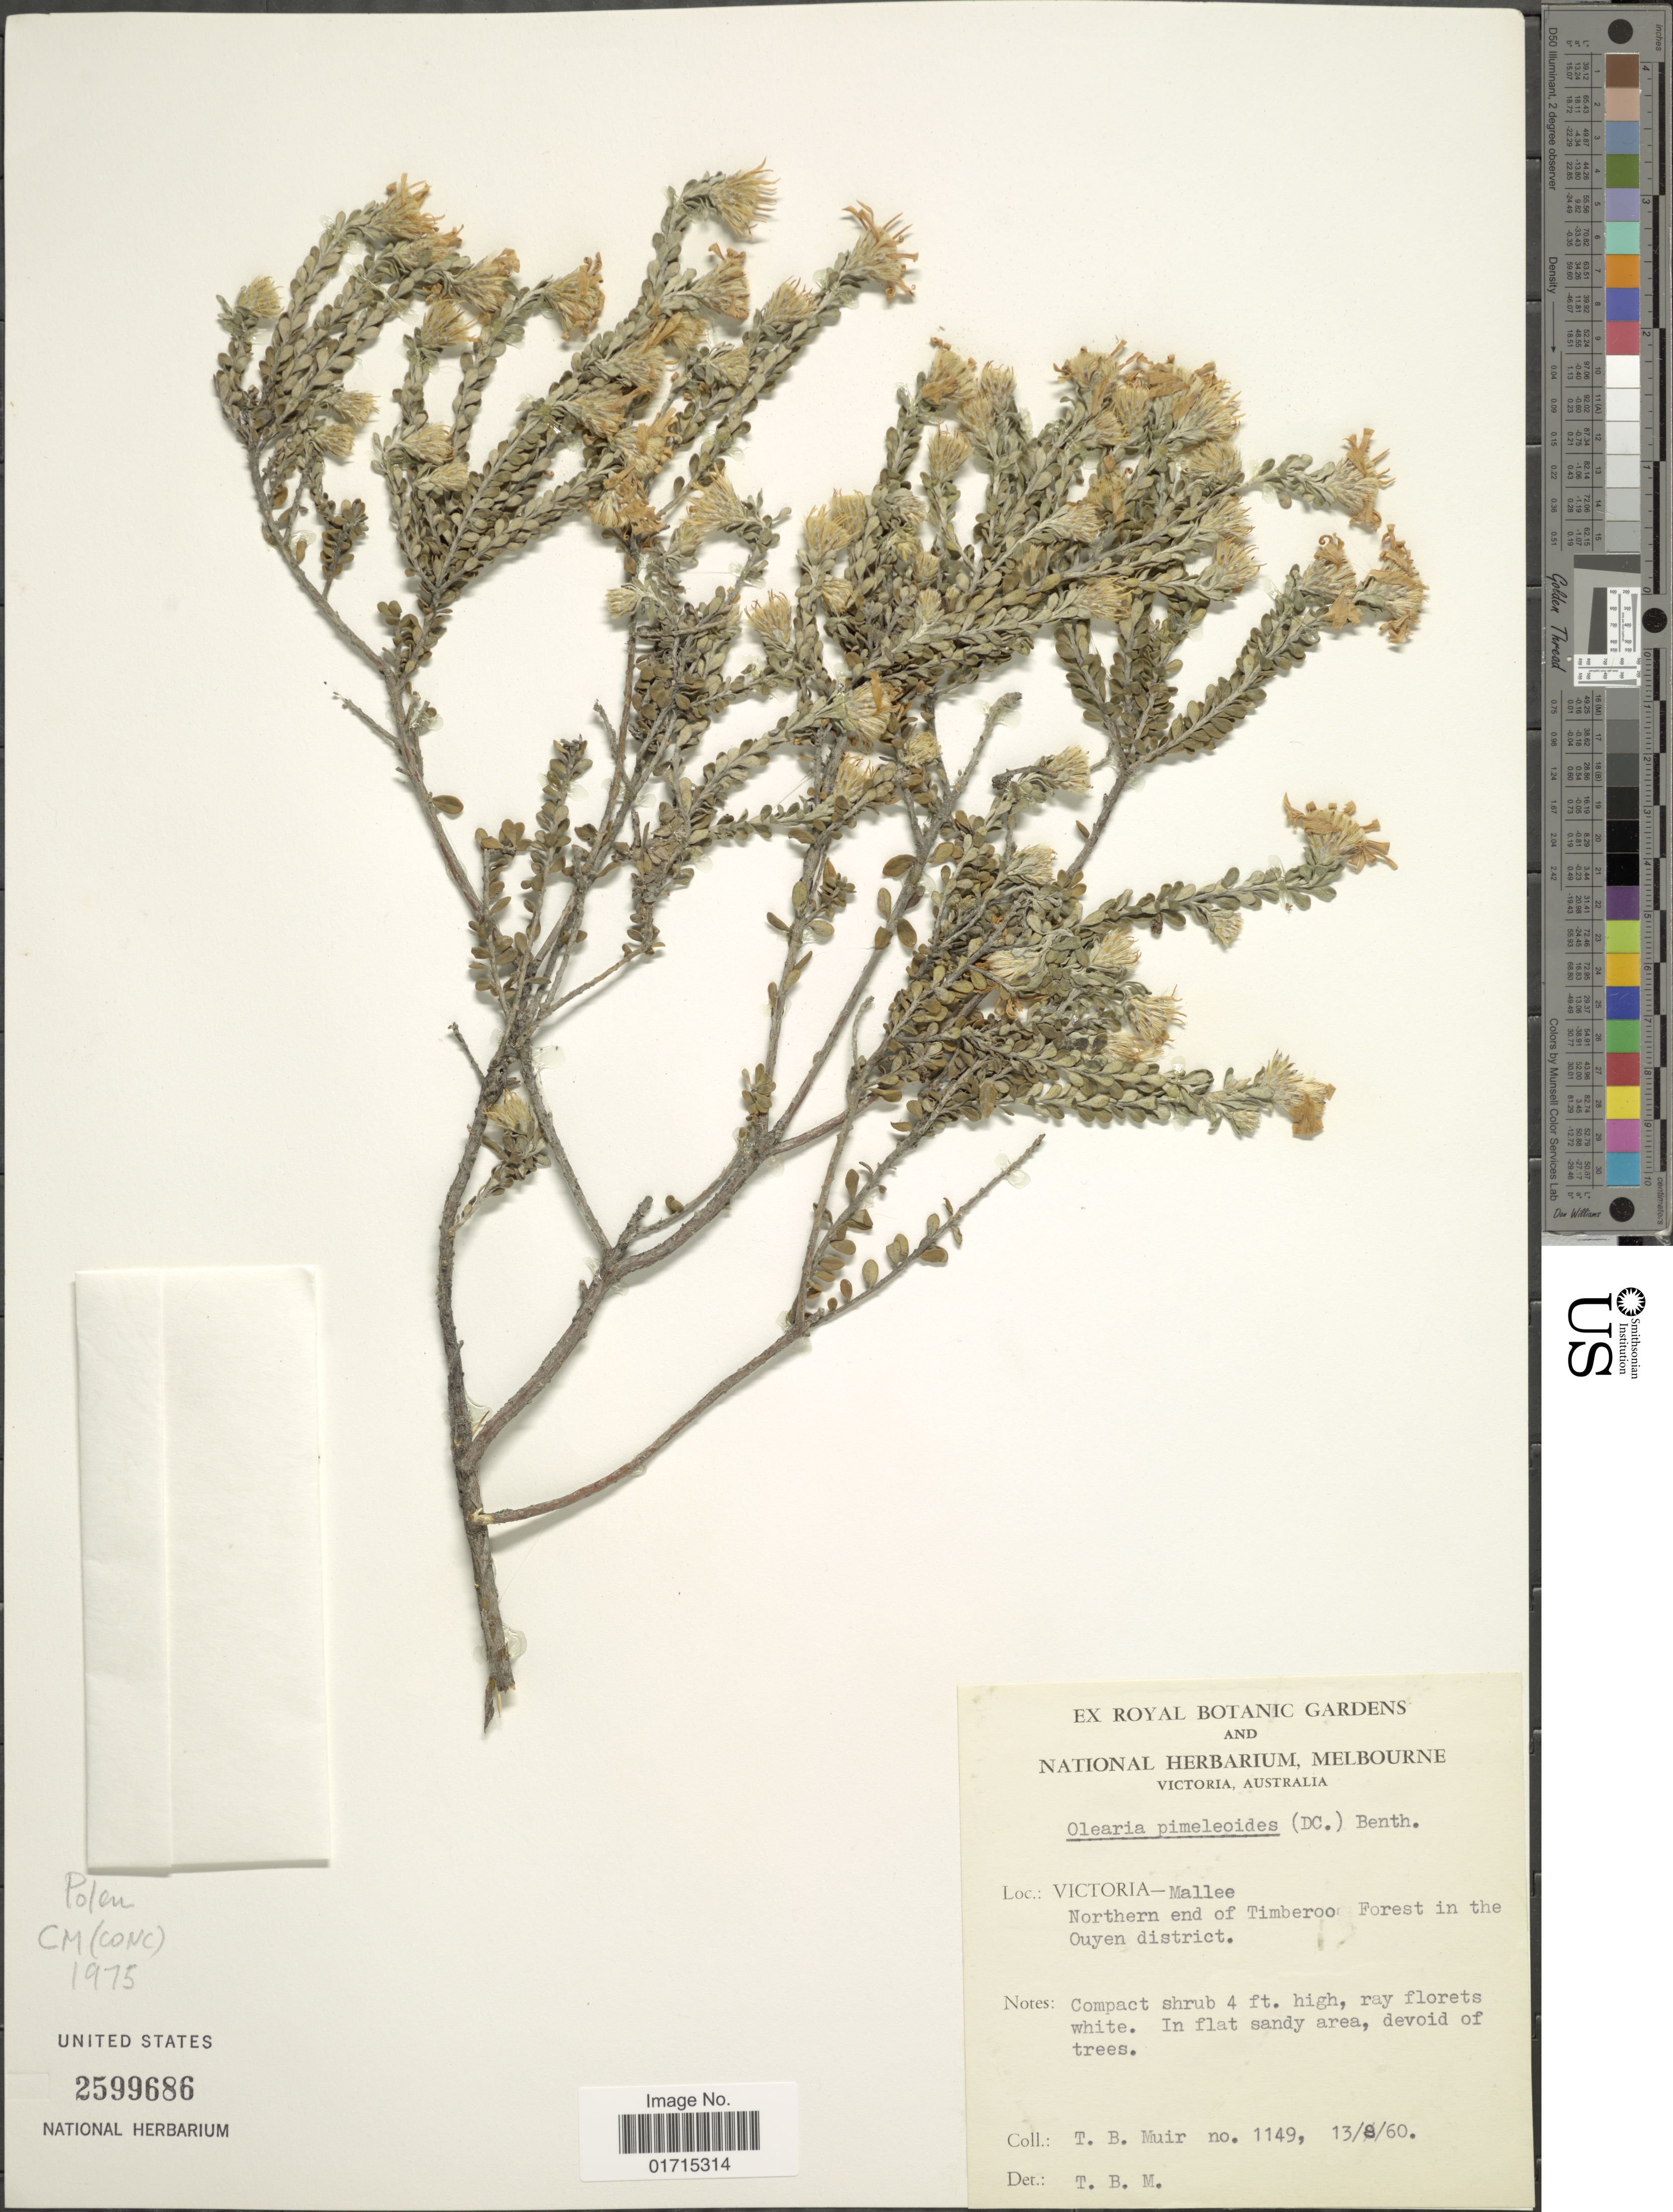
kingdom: Plantae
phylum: Tracheophyta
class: Magnoliopsida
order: Asterales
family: Asteraceae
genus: Olearia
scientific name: Olearia pimeleoides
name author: (DC.) Benth.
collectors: T. Muir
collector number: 1149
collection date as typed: Transcribed d/m/y: 13/8/60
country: Australia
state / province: Victoria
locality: Victoria-Mallee. Northern end of Timberoo Forest in the Qouyen district.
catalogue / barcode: US 2599686